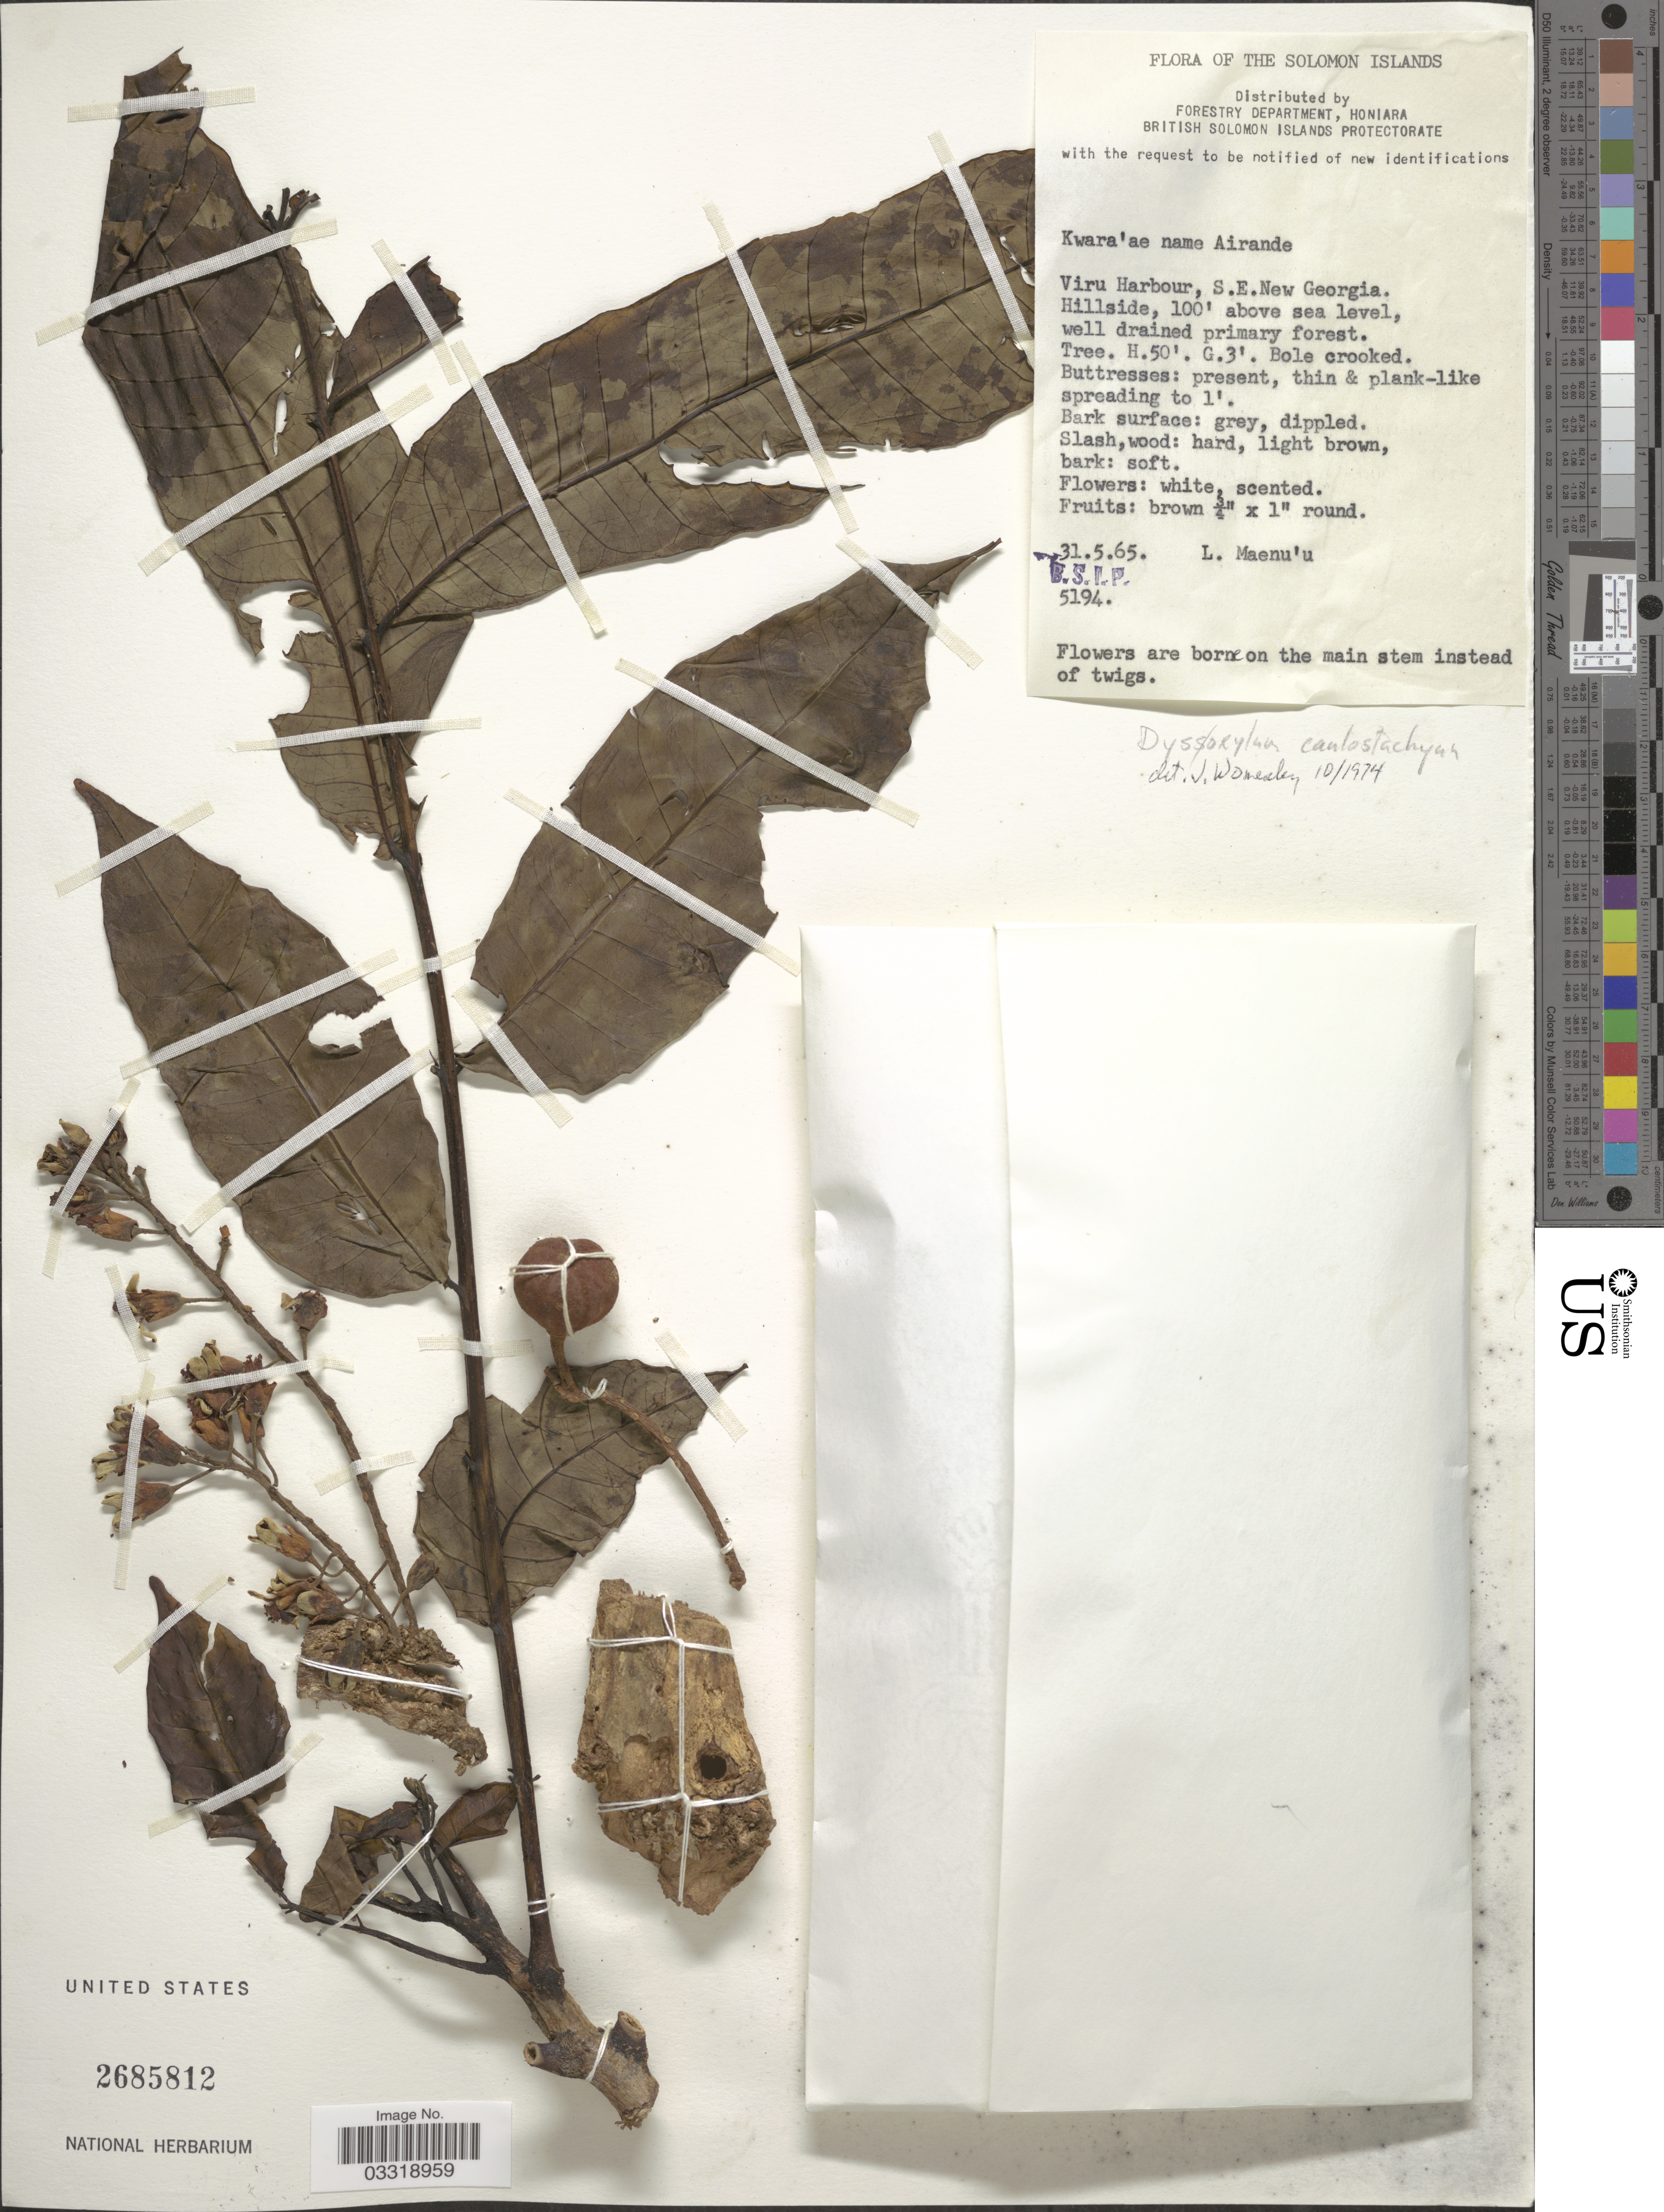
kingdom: Plantae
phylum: Tracheophyta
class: Magnoliopsida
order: Sapindales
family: Meliaceae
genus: Epicharis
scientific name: Epicharis parasitica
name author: (Osbeck) Mabb.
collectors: L. Maenu'u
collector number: BSIP5194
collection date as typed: Transcribed d/m/y: 31/5/65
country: Solomon Islands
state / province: Solomon Islands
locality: Viru Harbour, S.E. New Georgia.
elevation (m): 30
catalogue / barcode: US 2685812